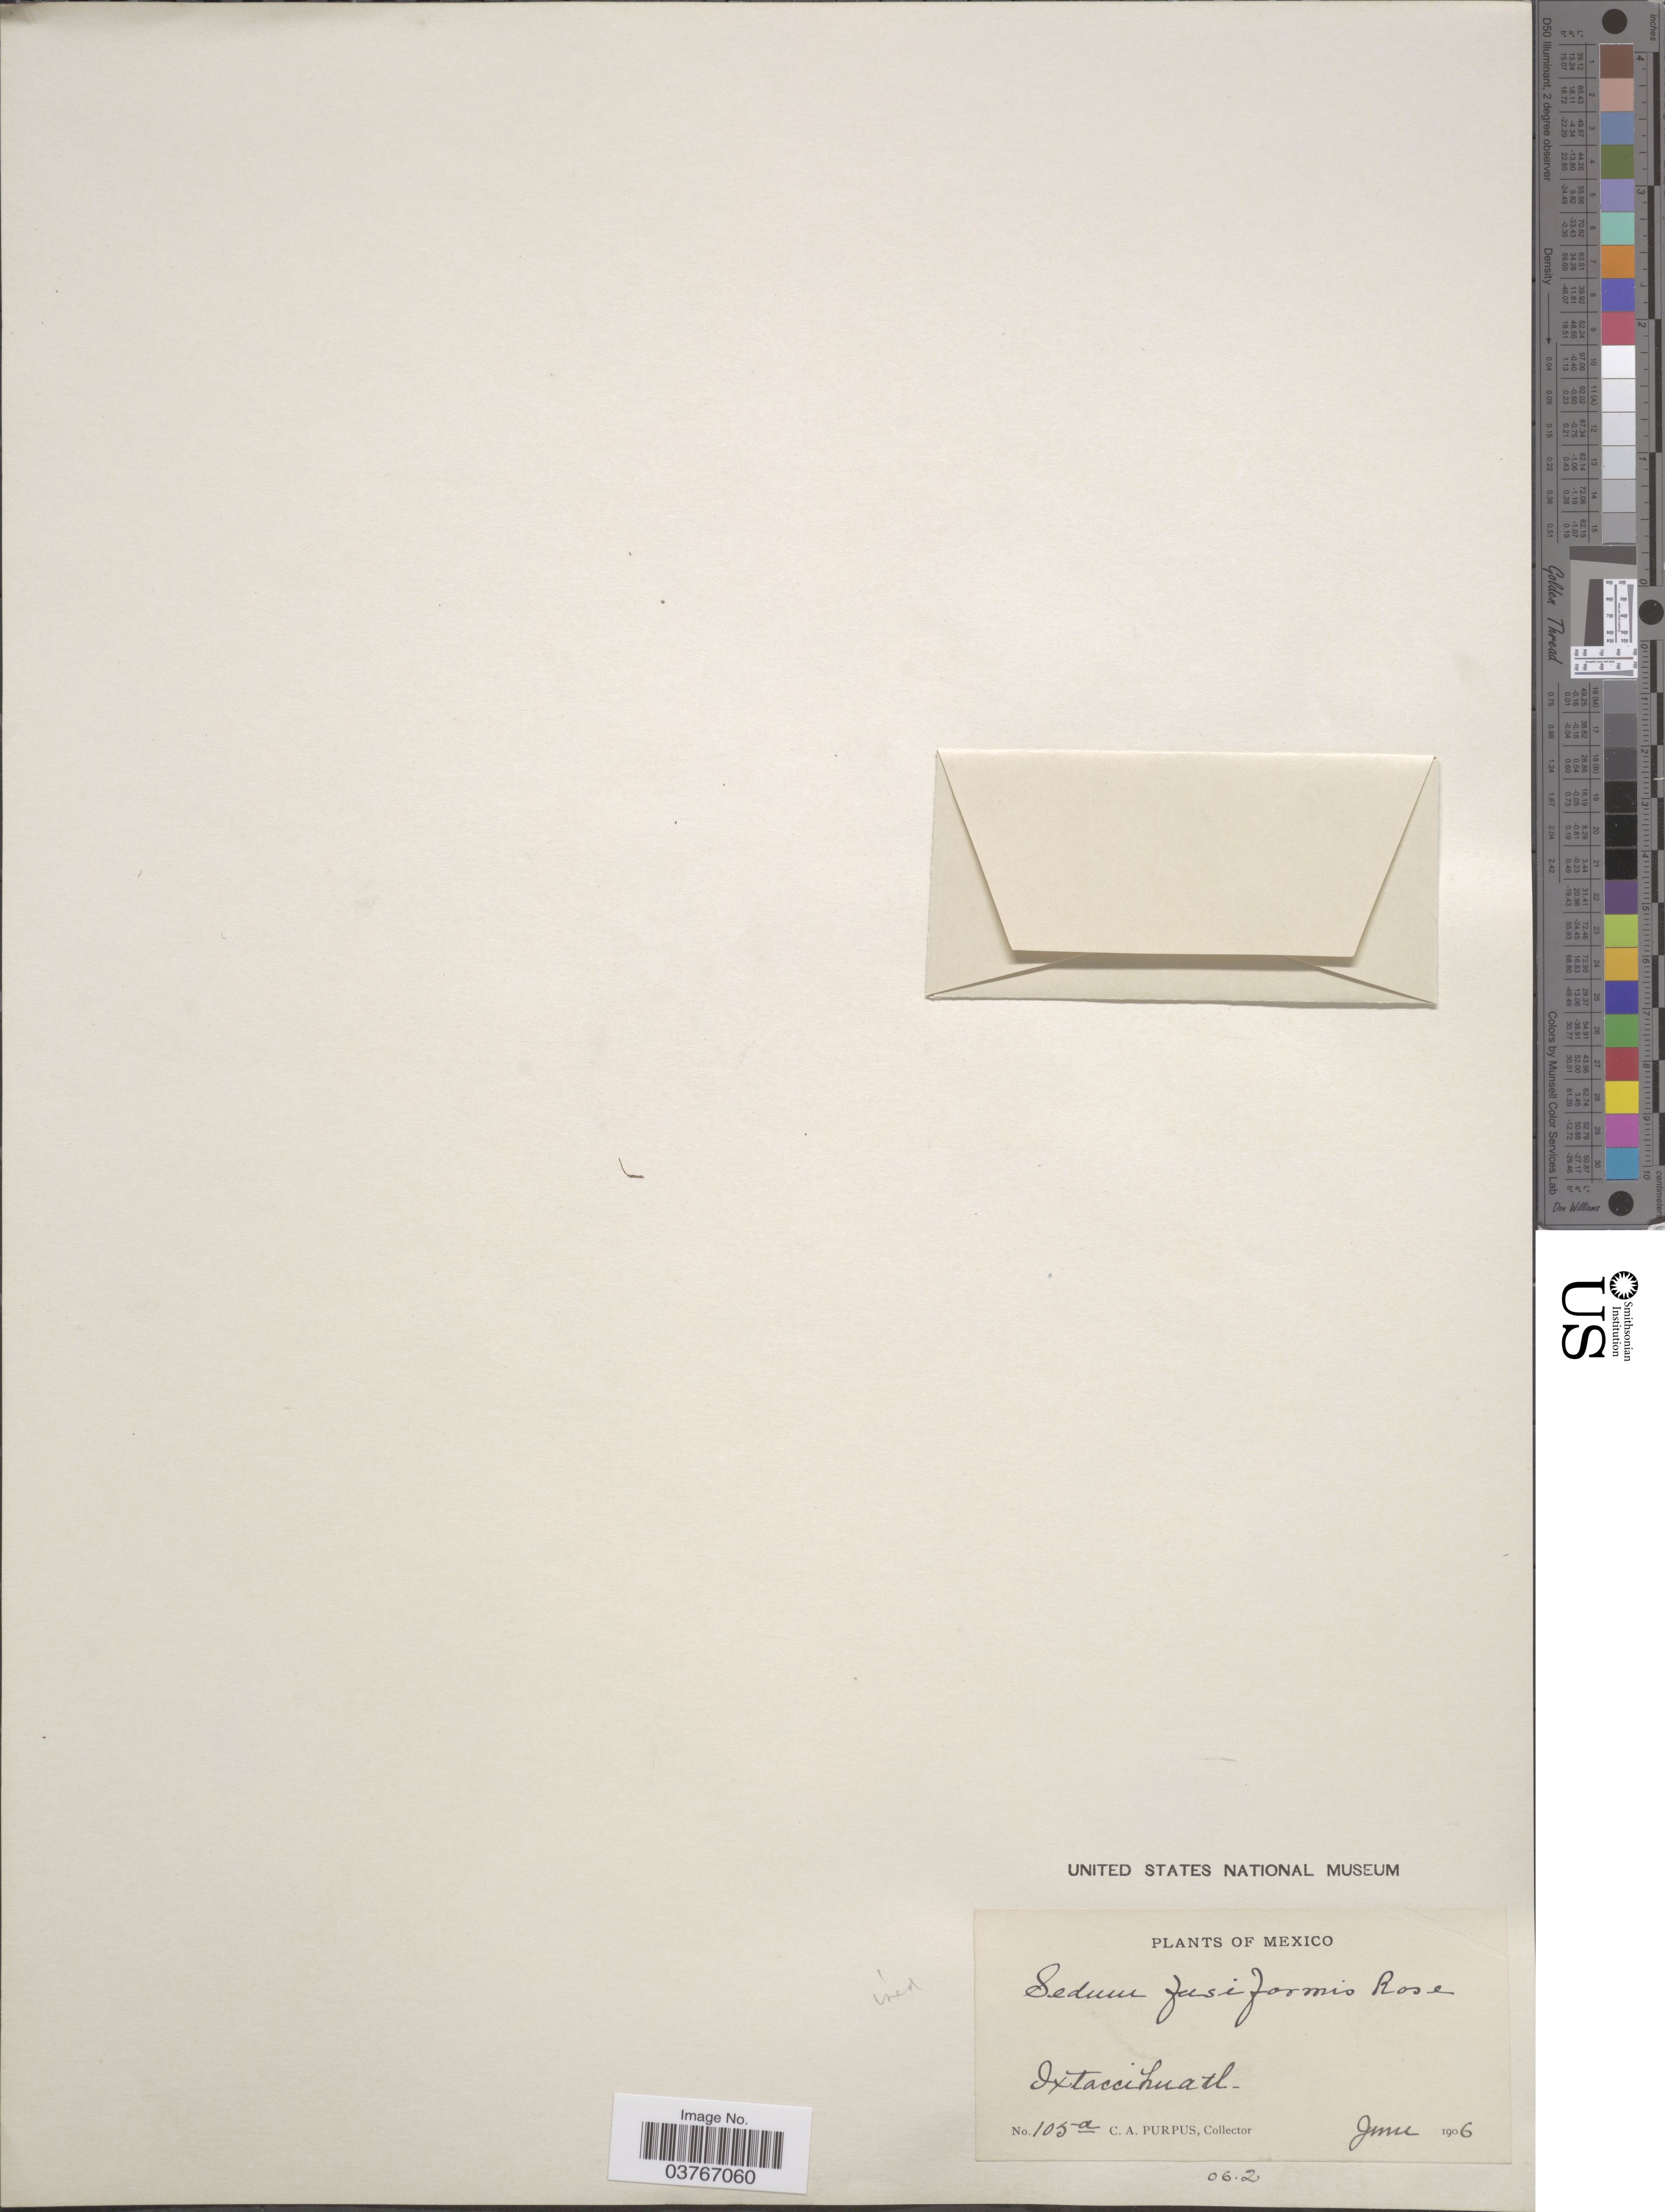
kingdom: Plantae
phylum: Tracheophyta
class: Magnoliopsida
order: Saxifragales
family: Crassulaceae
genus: Sedum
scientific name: Sedum fusiforme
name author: Lowe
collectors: C. A. Purpus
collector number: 105a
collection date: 1906-06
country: Mexico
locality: Ixtaccihuatl.